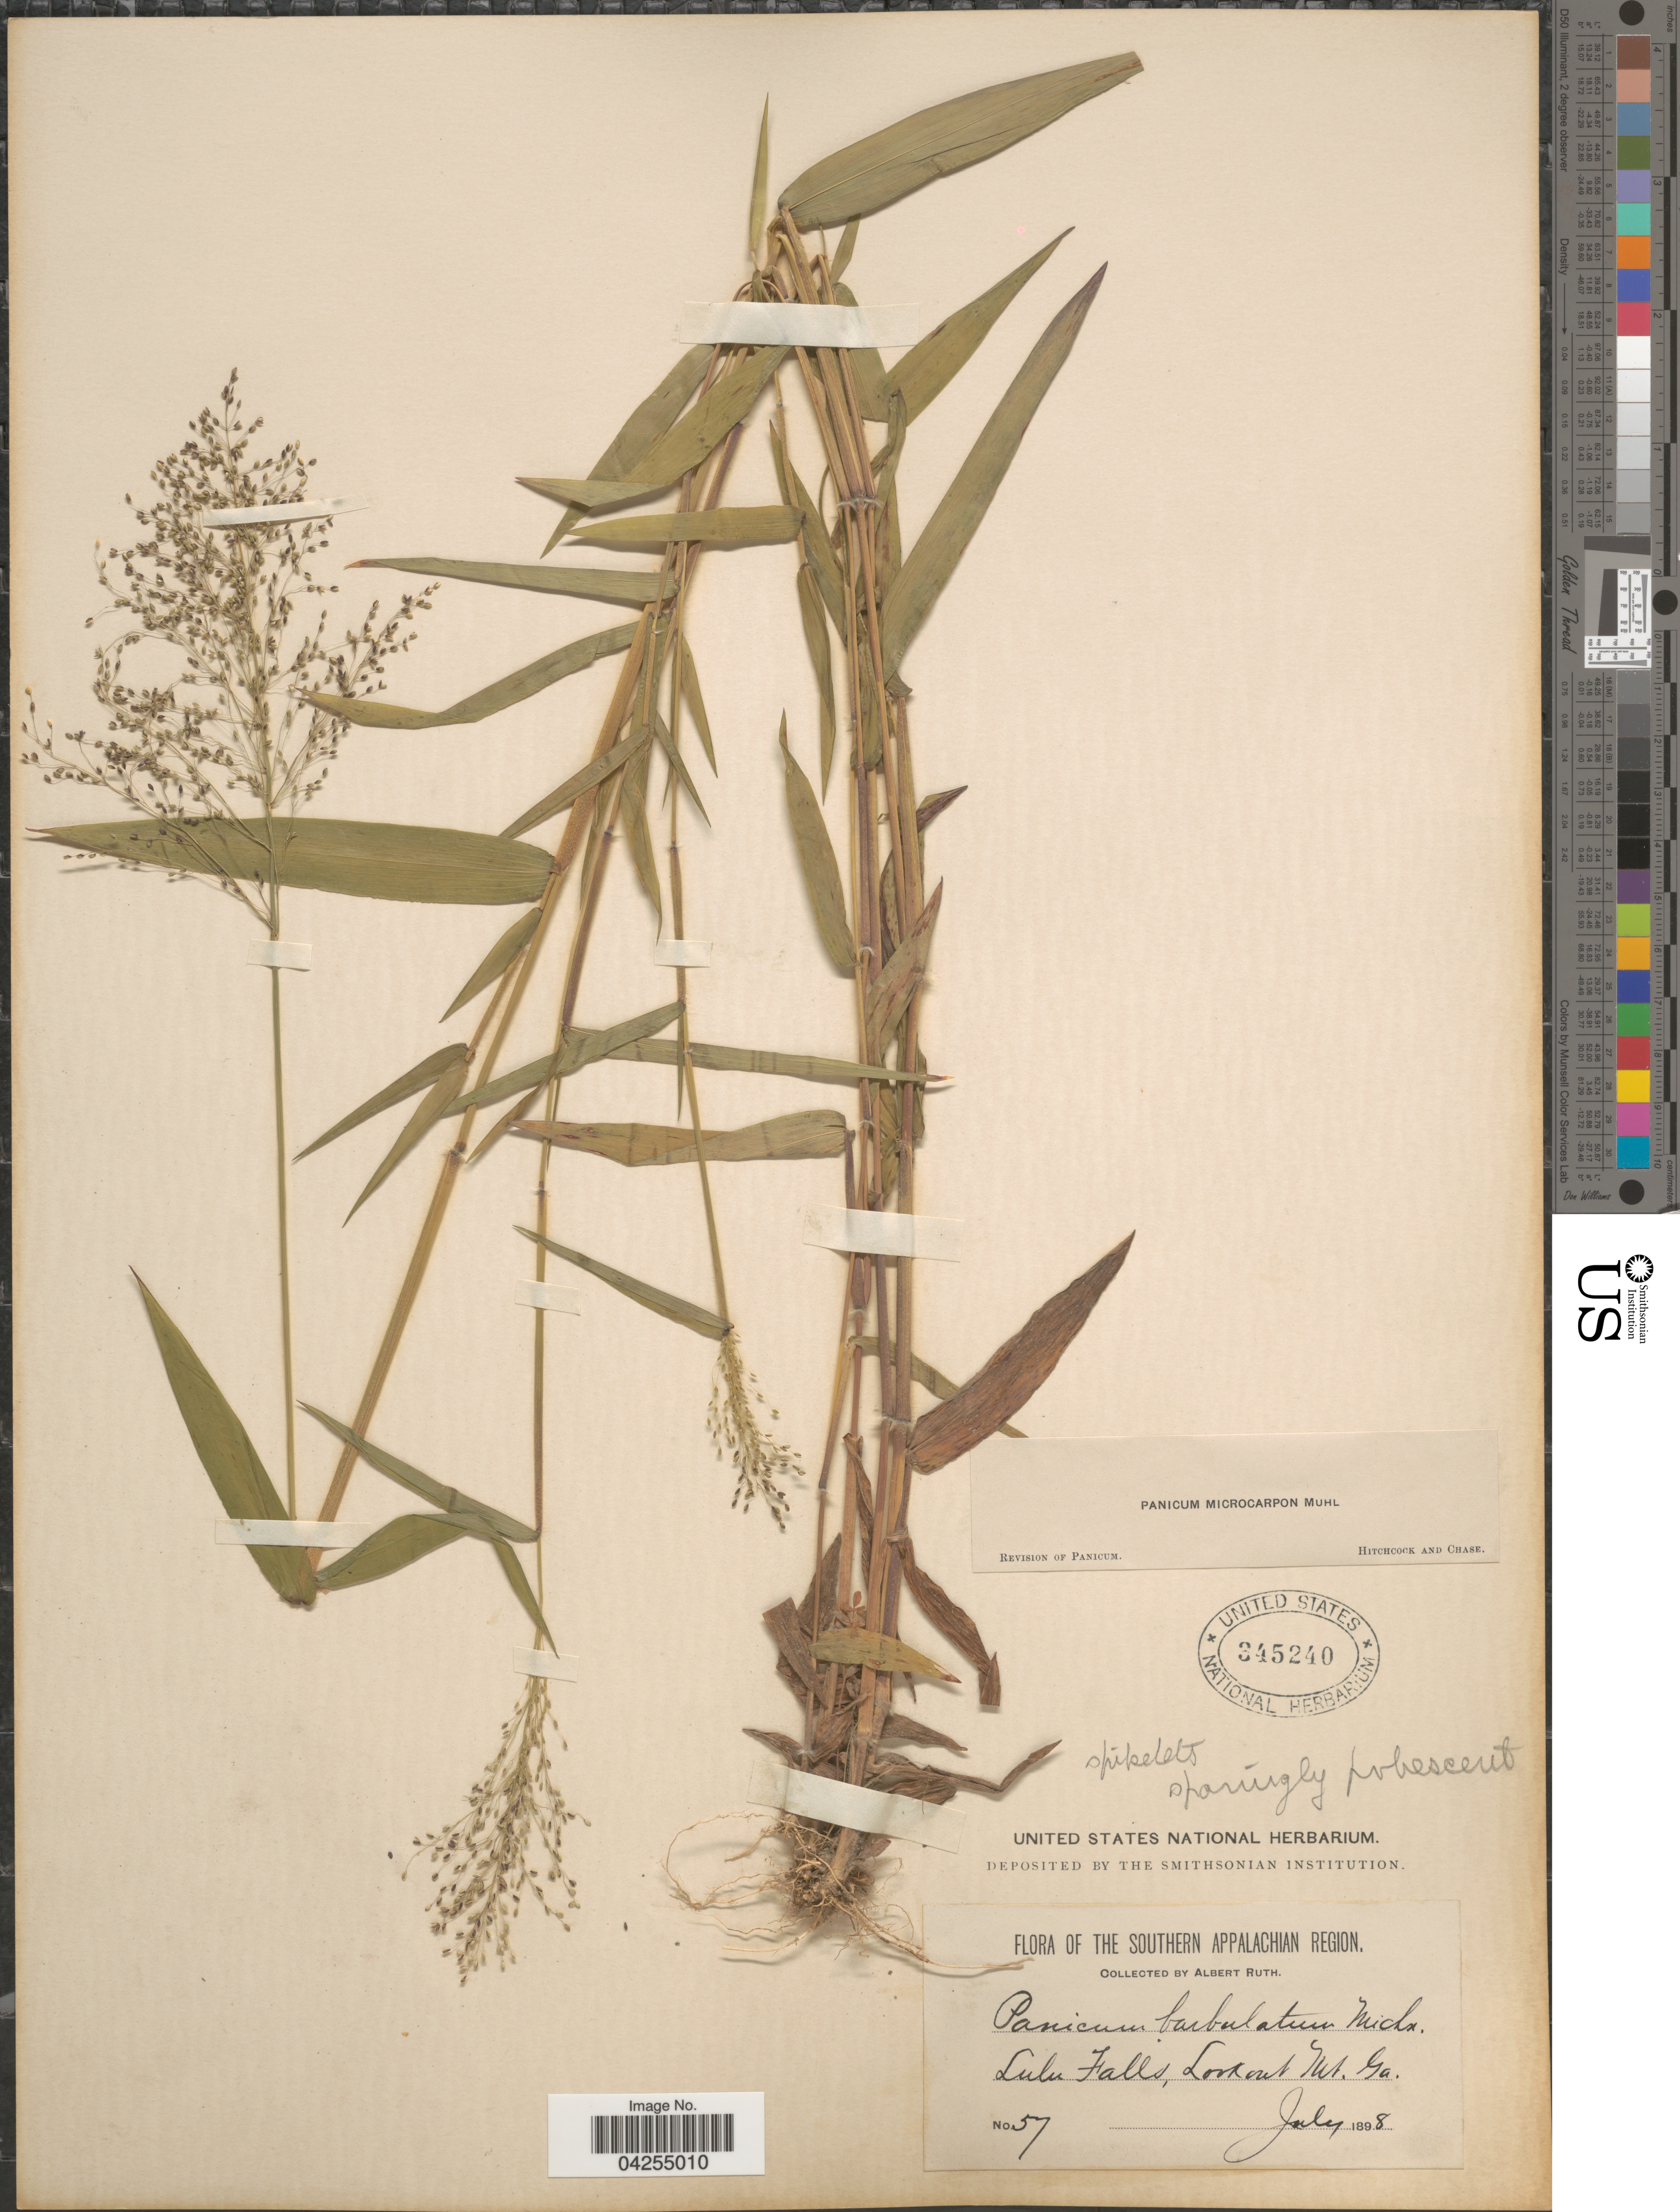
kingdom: Plantae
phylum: Tracheophyta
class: Liliopsida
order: Poales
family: Poaceae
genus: Dichanthelium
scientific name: Dichanthelium dichotomum var. dichotomum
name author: (L.) Gould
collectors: A. Ruth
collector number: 57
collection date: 1898-07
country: United States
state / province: Georgia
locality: Southern Appalachian Region. Lulu Falls, Lookout Mt.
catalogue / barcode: US 345240